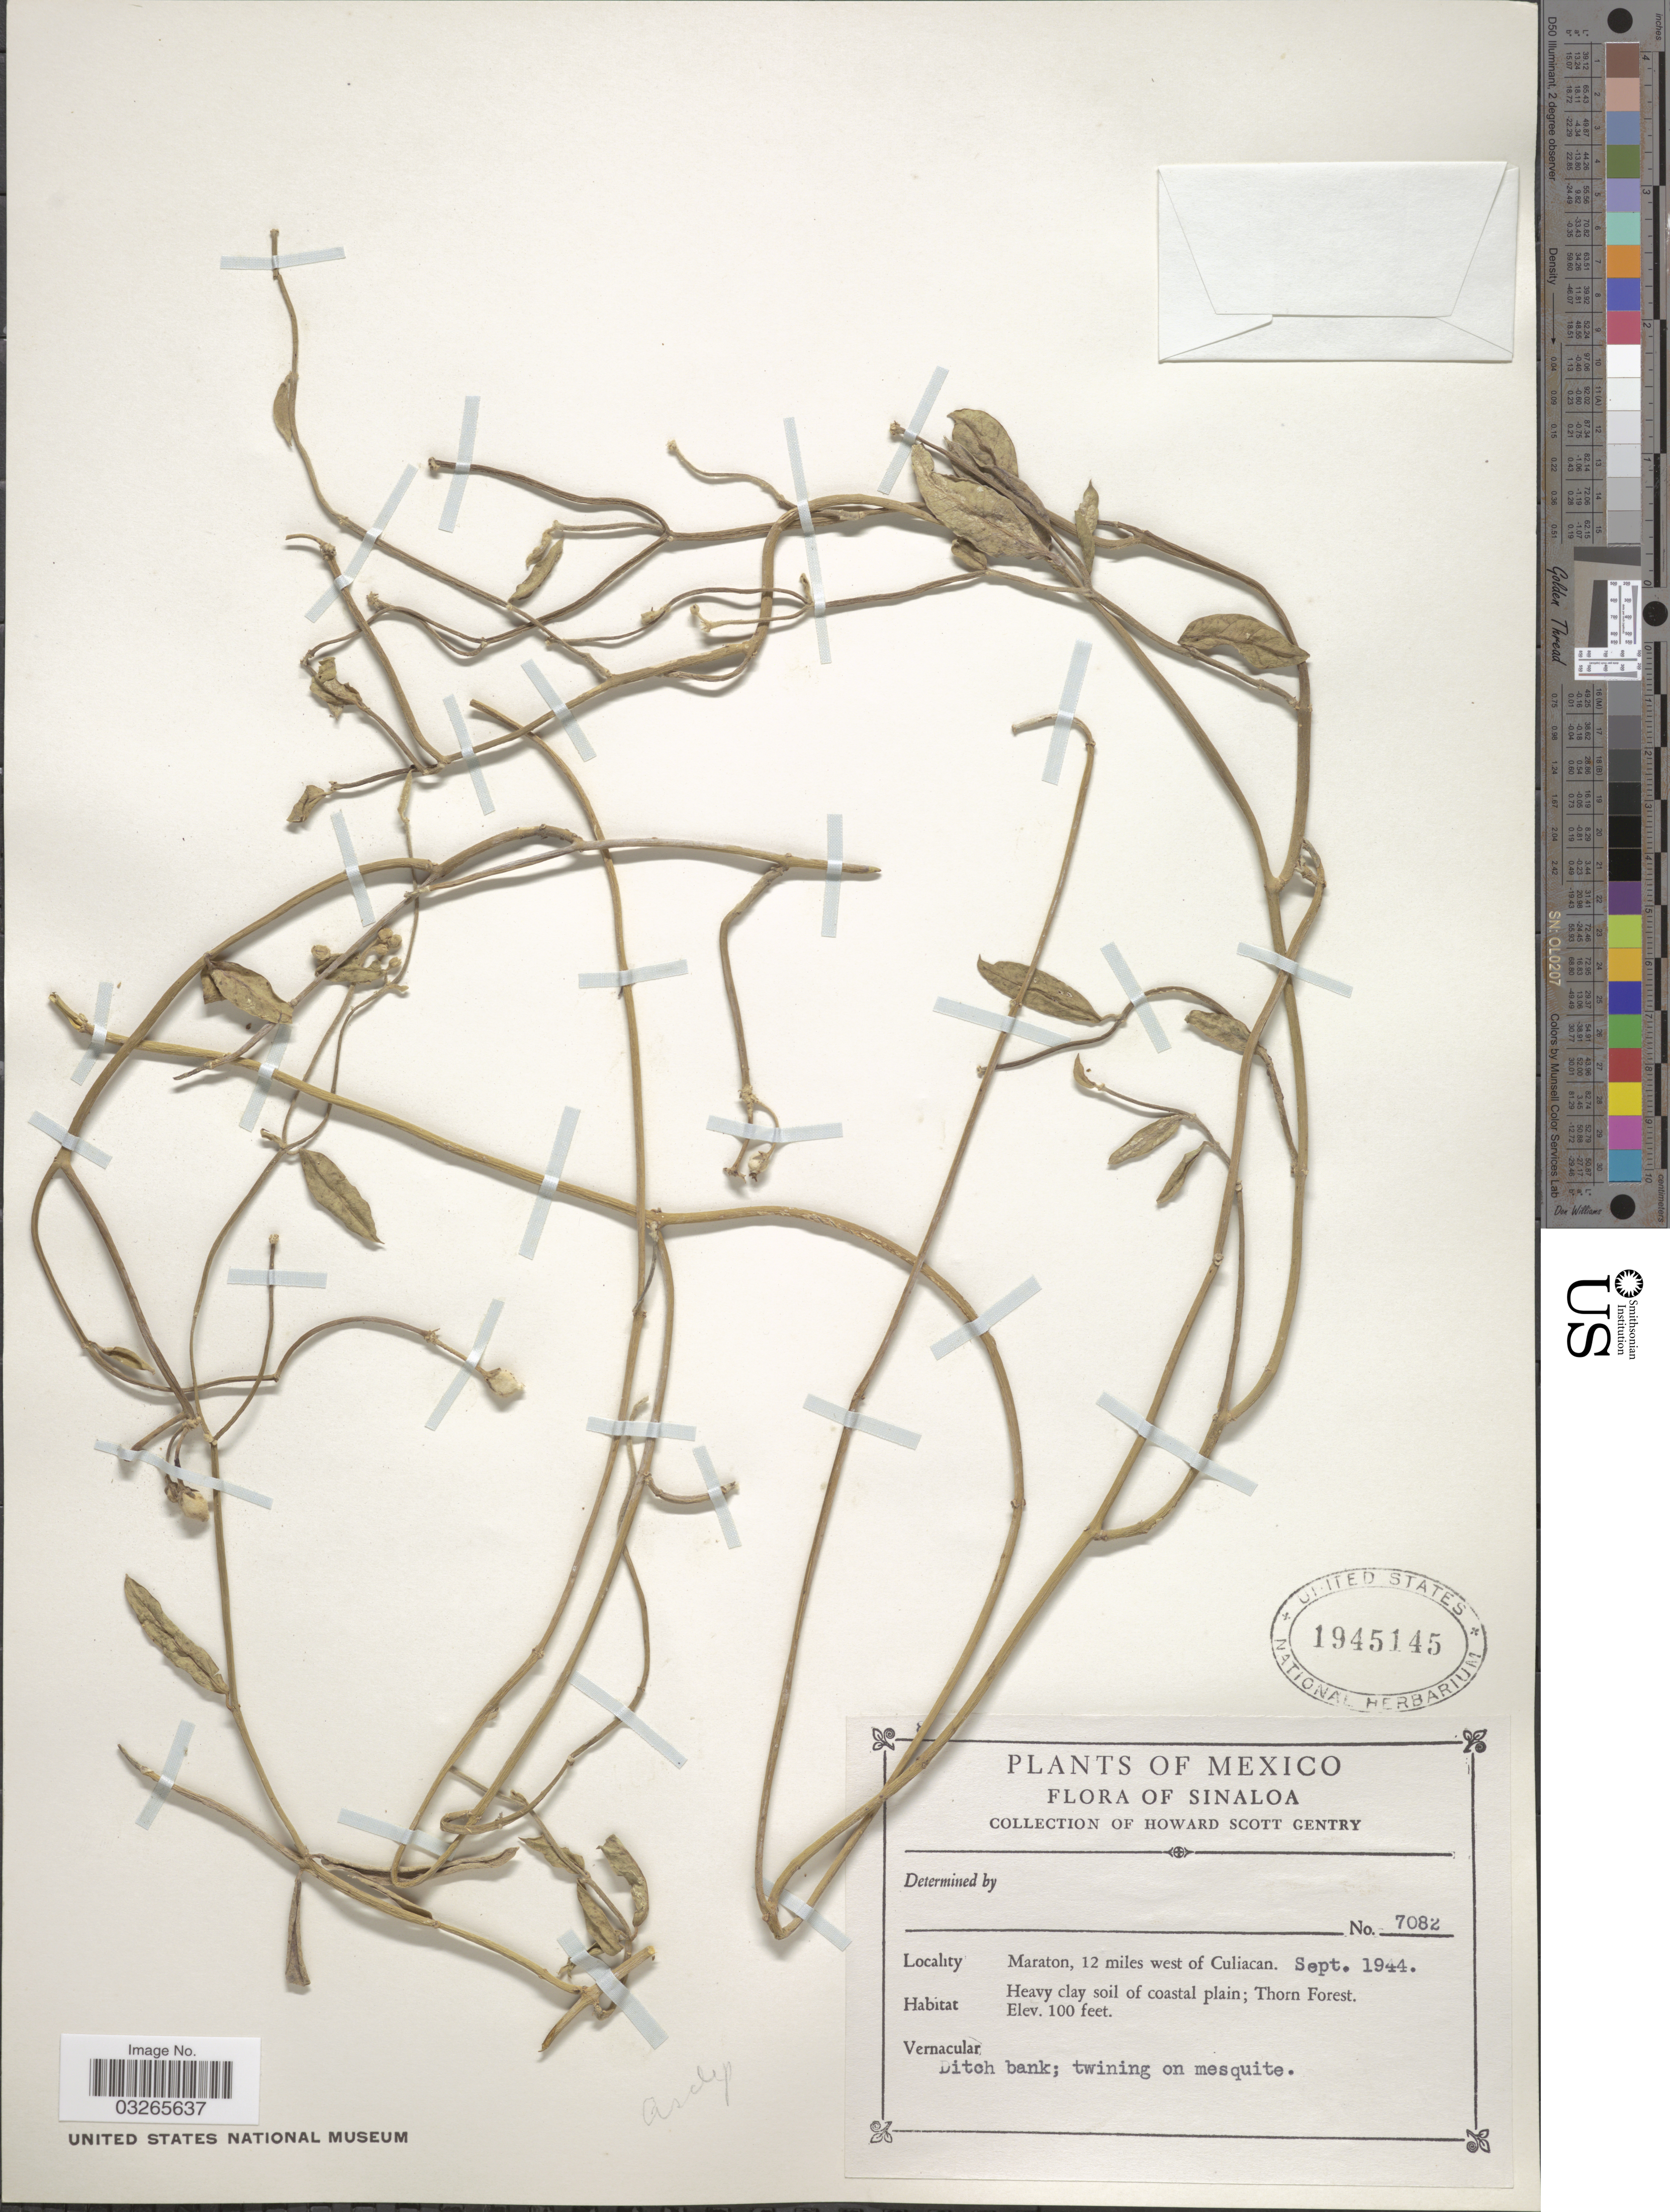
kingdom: Plantae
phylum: Tracheophyta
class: Magnoliopsida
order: Gentianales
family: Apocynaceae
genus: Sarcostemma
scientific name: Sarcostemma sp.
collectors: H. S. Gentry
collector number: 7082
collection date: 1944-09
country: Mexico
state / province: Sinaloa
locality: Maraton, 12 miles west of Culiacan.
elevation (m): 30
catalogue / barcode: US 1945145